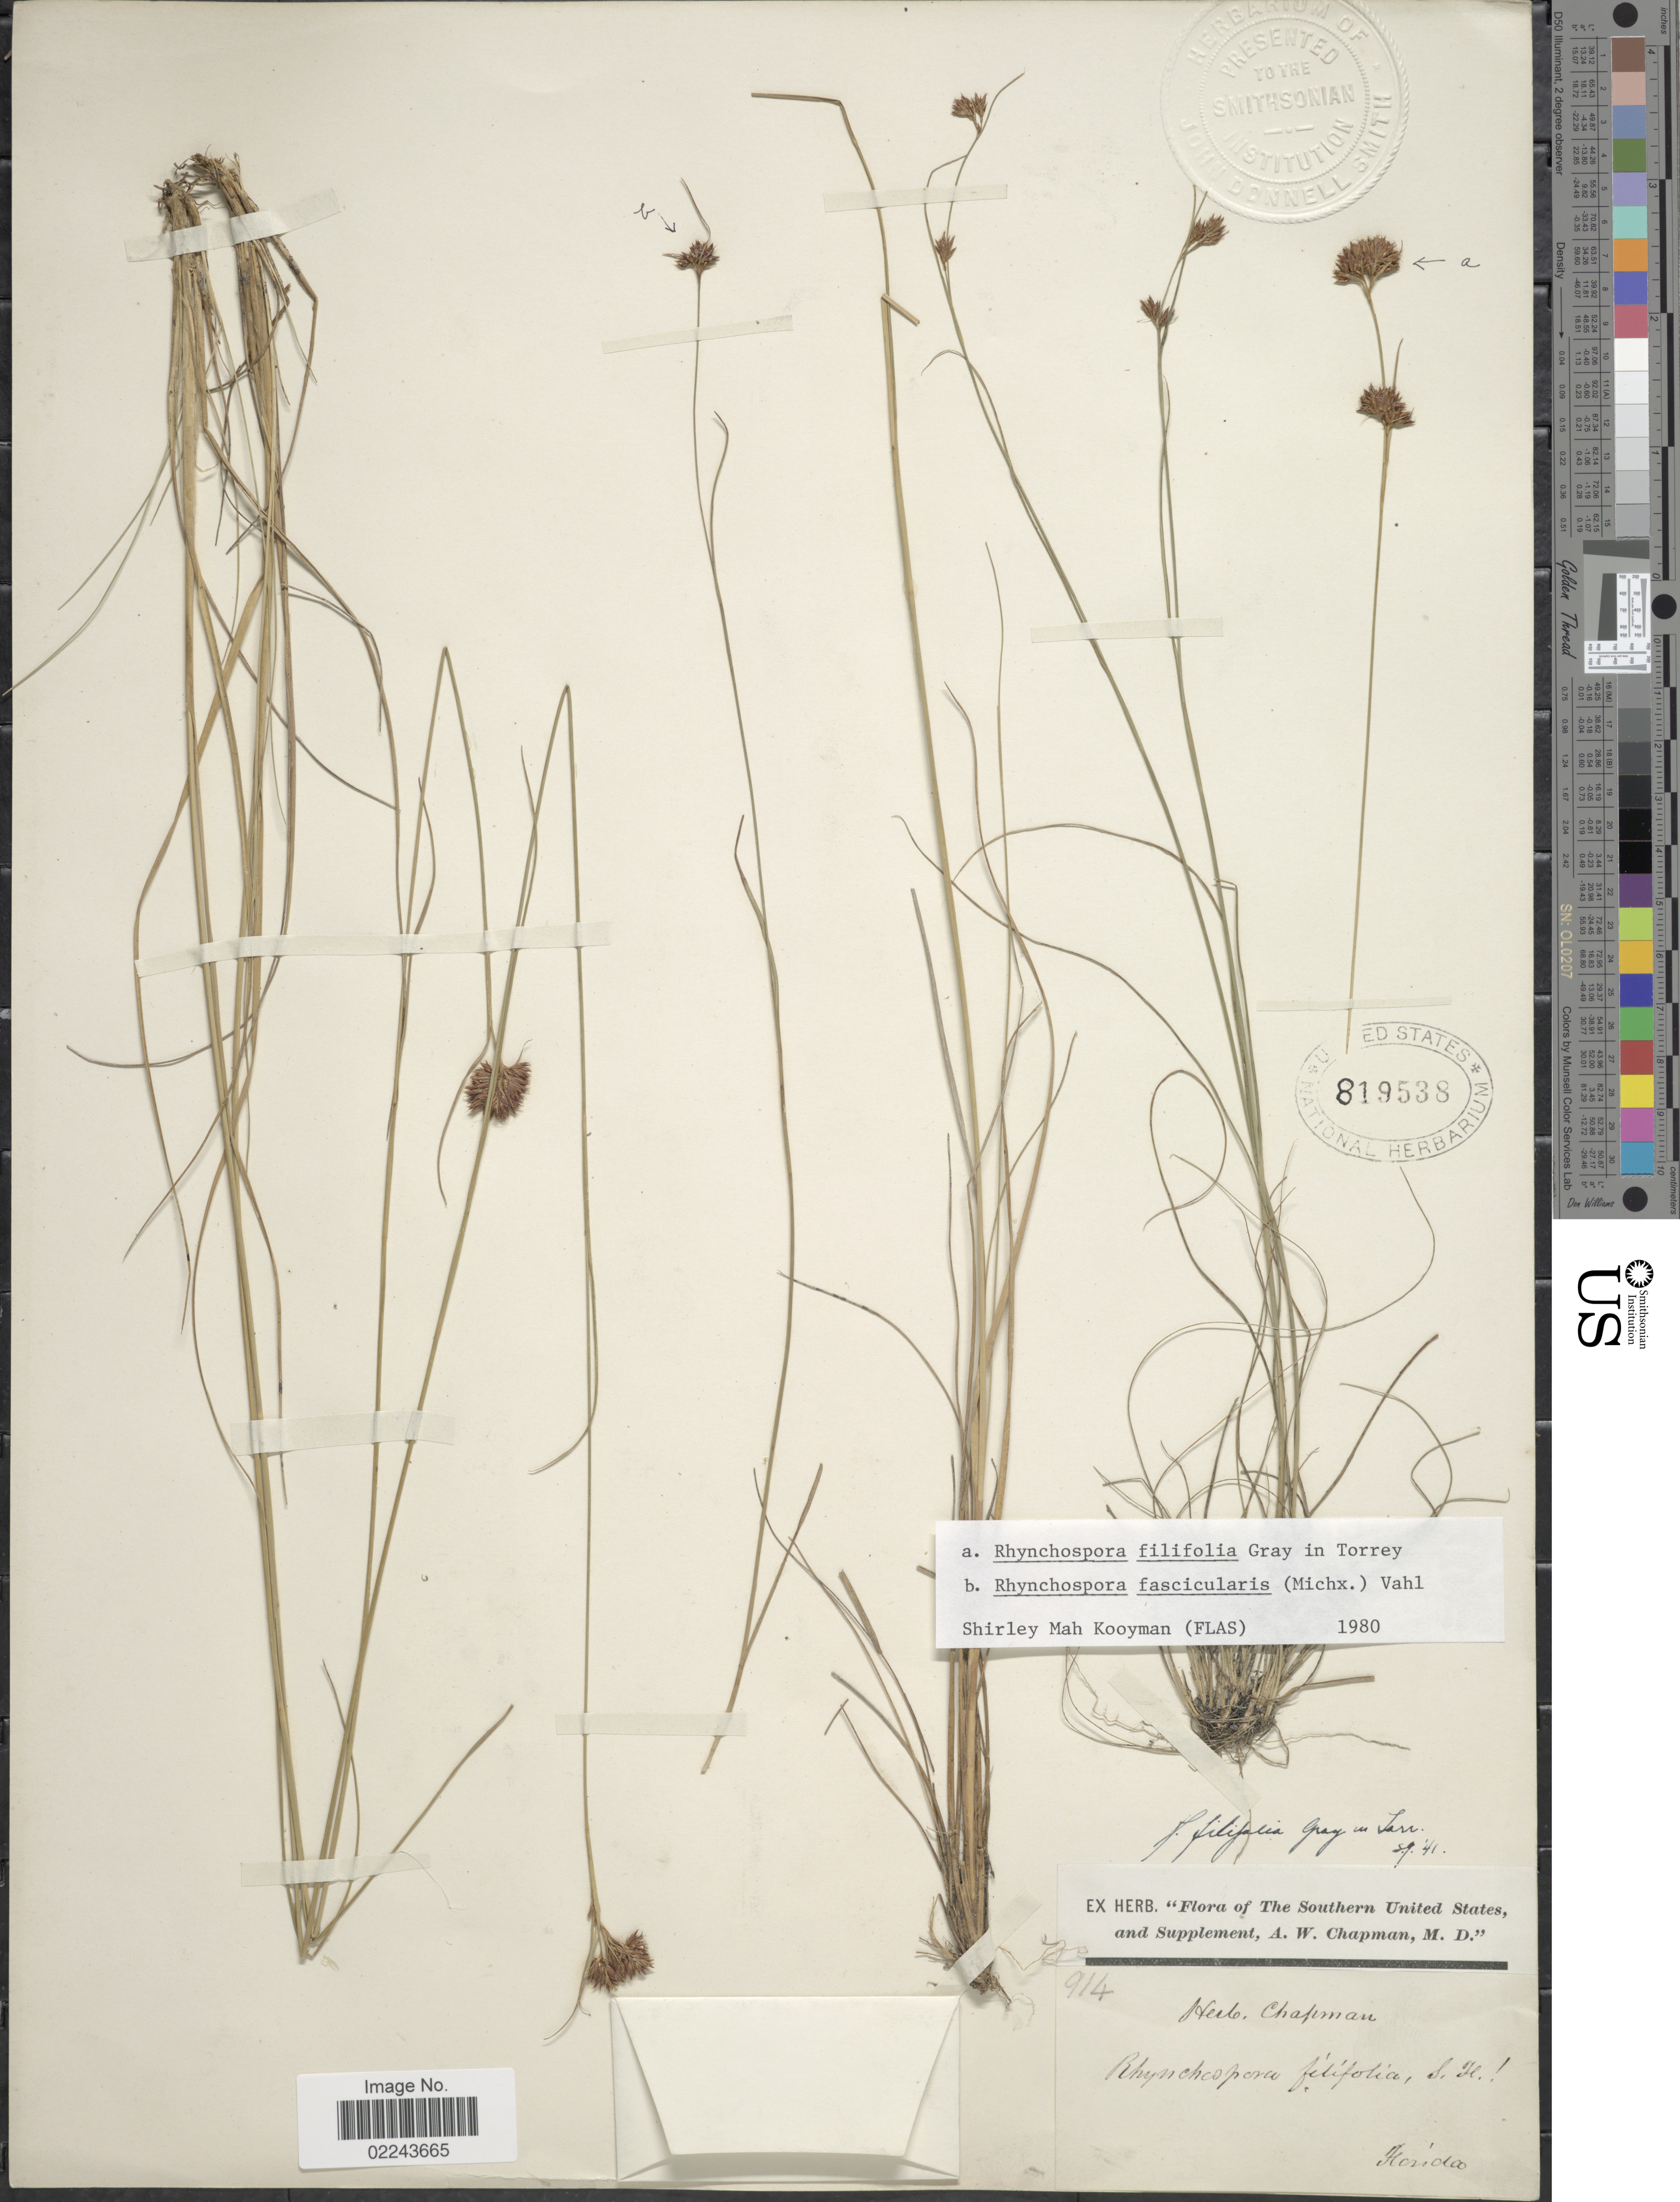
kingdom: Plantae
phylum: Tracheophyta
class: Liliopsida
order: Poales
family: Cyperaceae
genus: Rhynchospora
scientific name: Rhynchospora filifolia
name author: A. Gray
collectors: ex herb. A.W. Chapman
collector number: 914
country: United States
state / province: Florida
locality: Southern United States and Supplement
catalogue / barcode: US 819538